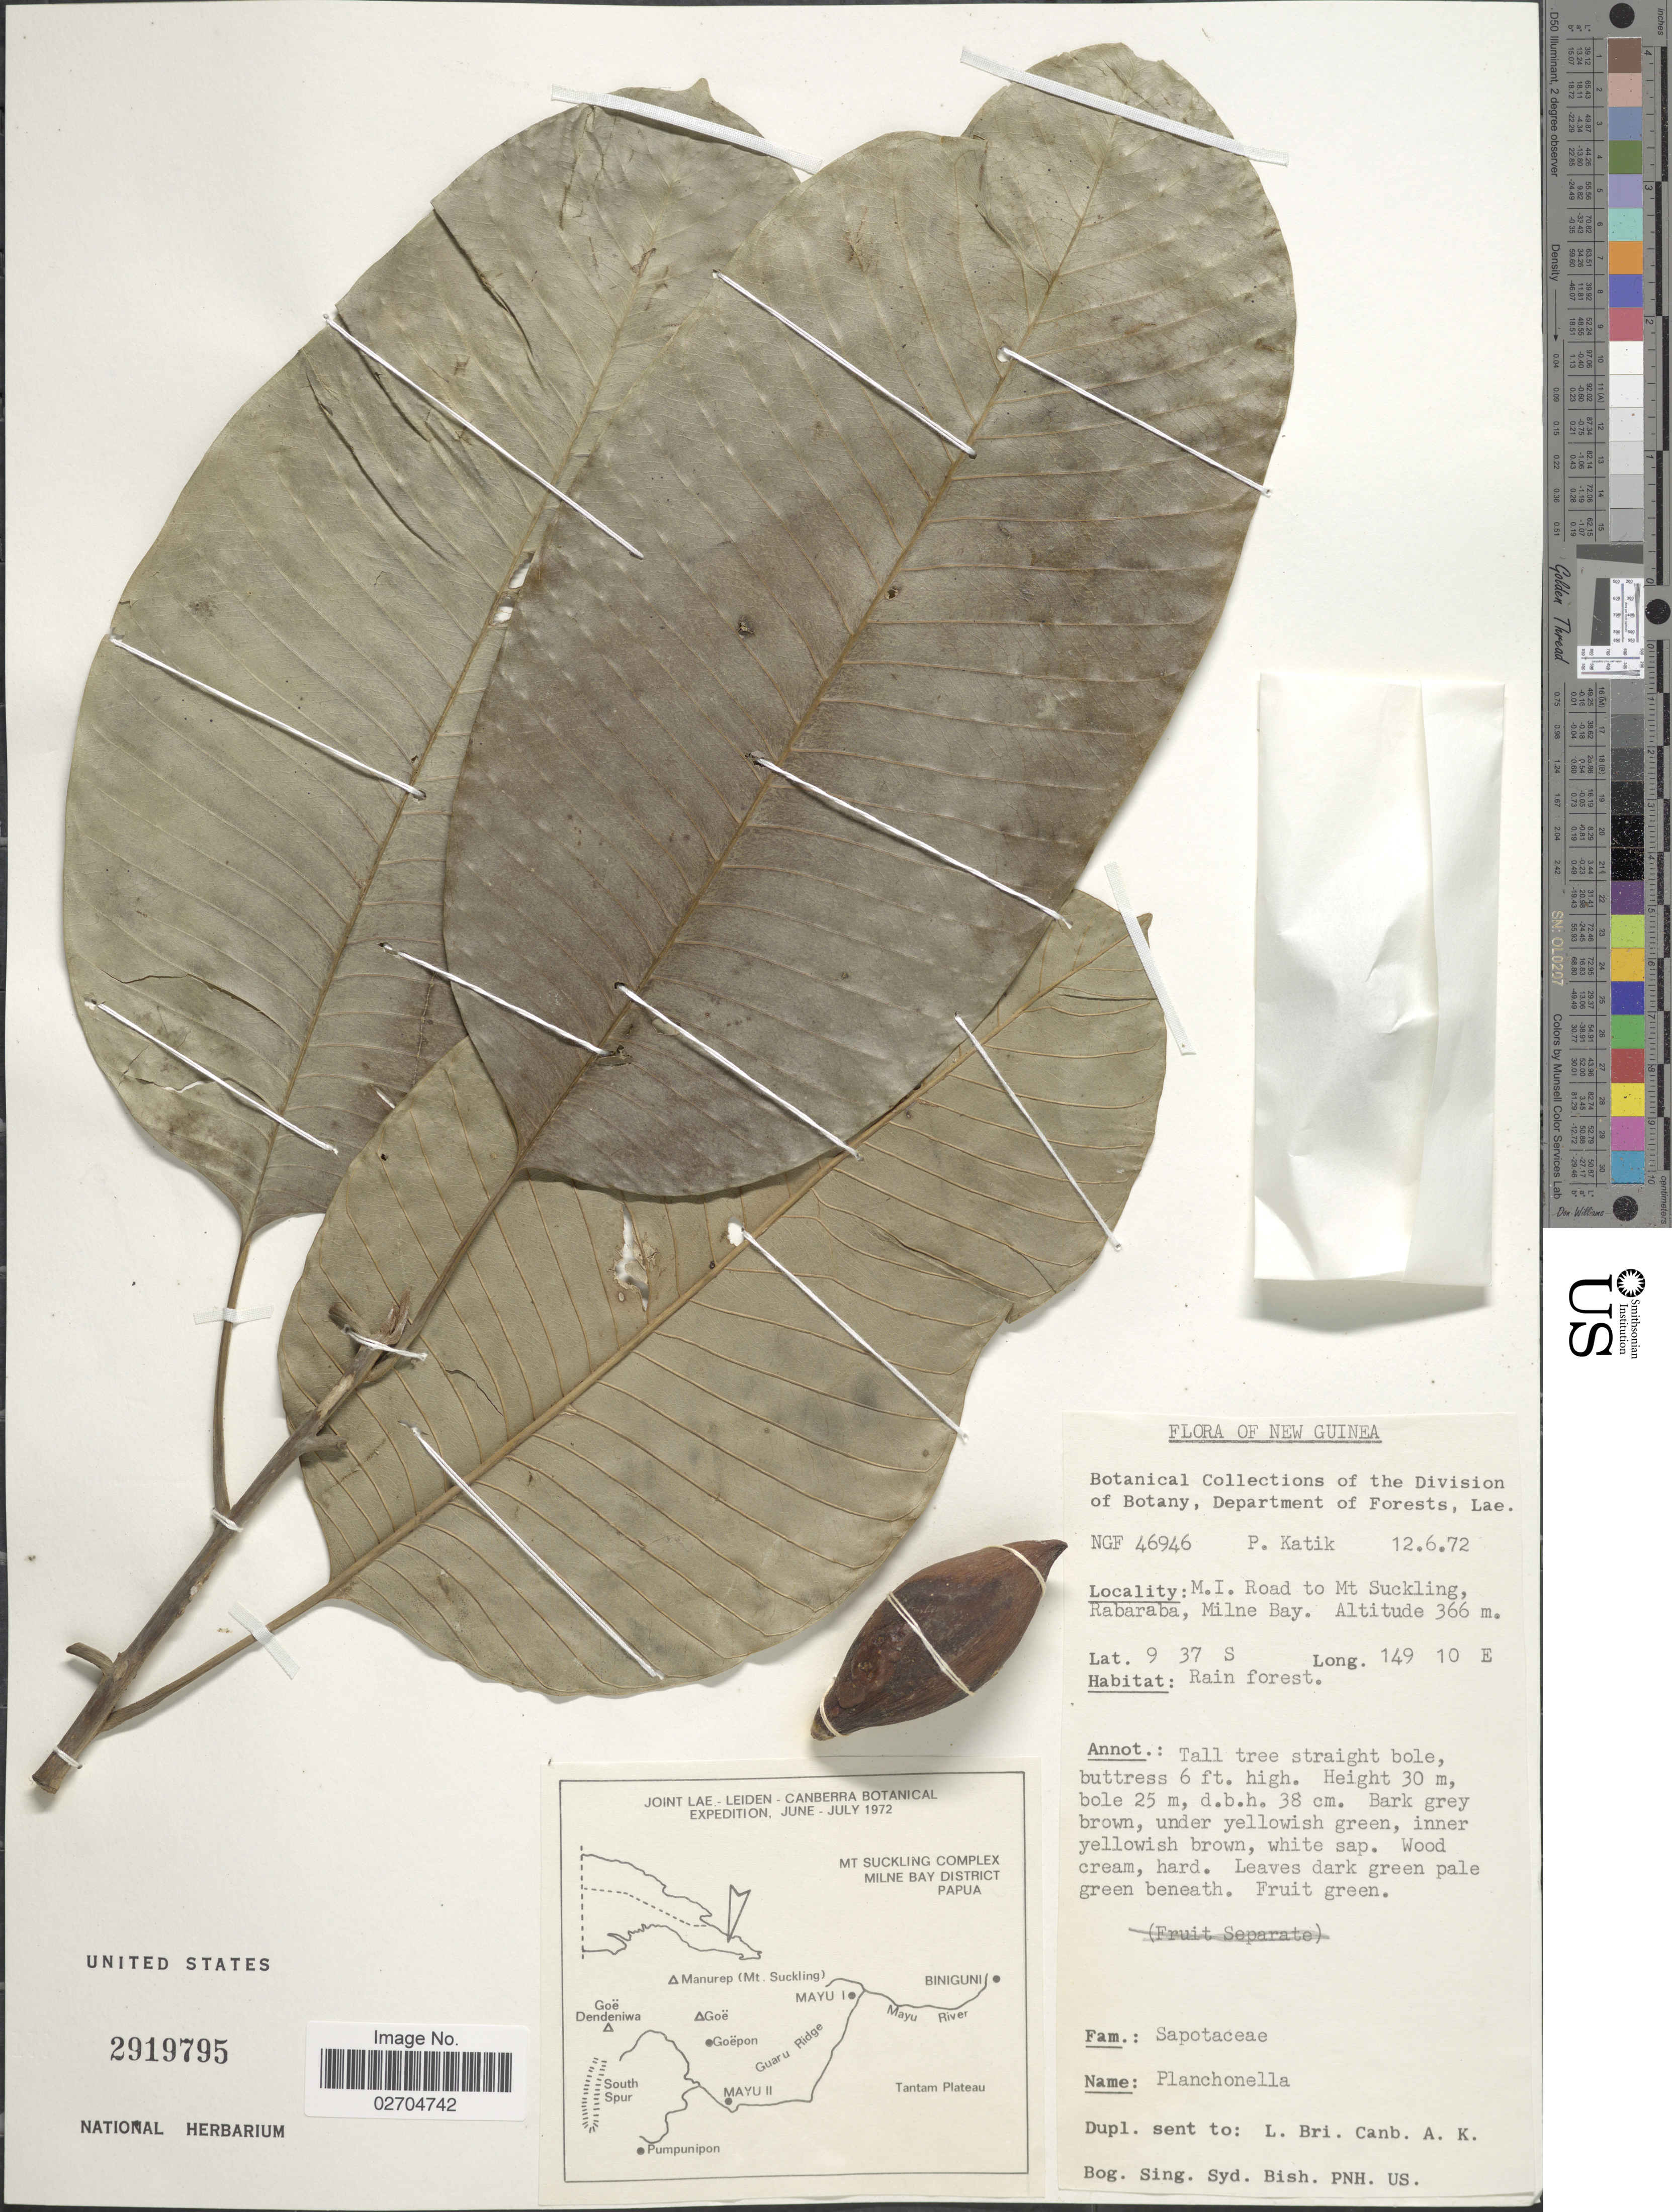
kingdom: Plantae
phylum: Tracheophyta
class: Magnoliopsida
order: Ericales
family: Sapotaceae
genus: Planchonella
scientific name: Planchonella sp.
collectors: P. Katik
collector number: NGF 46946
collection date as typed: Transcribed d/m/y: 12/6/72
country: Papua New Guinea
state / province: Milne Bay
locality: New Guinea. M.I. Road to Mt. Suckling, Rabaraba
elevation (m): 366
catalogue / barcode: US 2919795